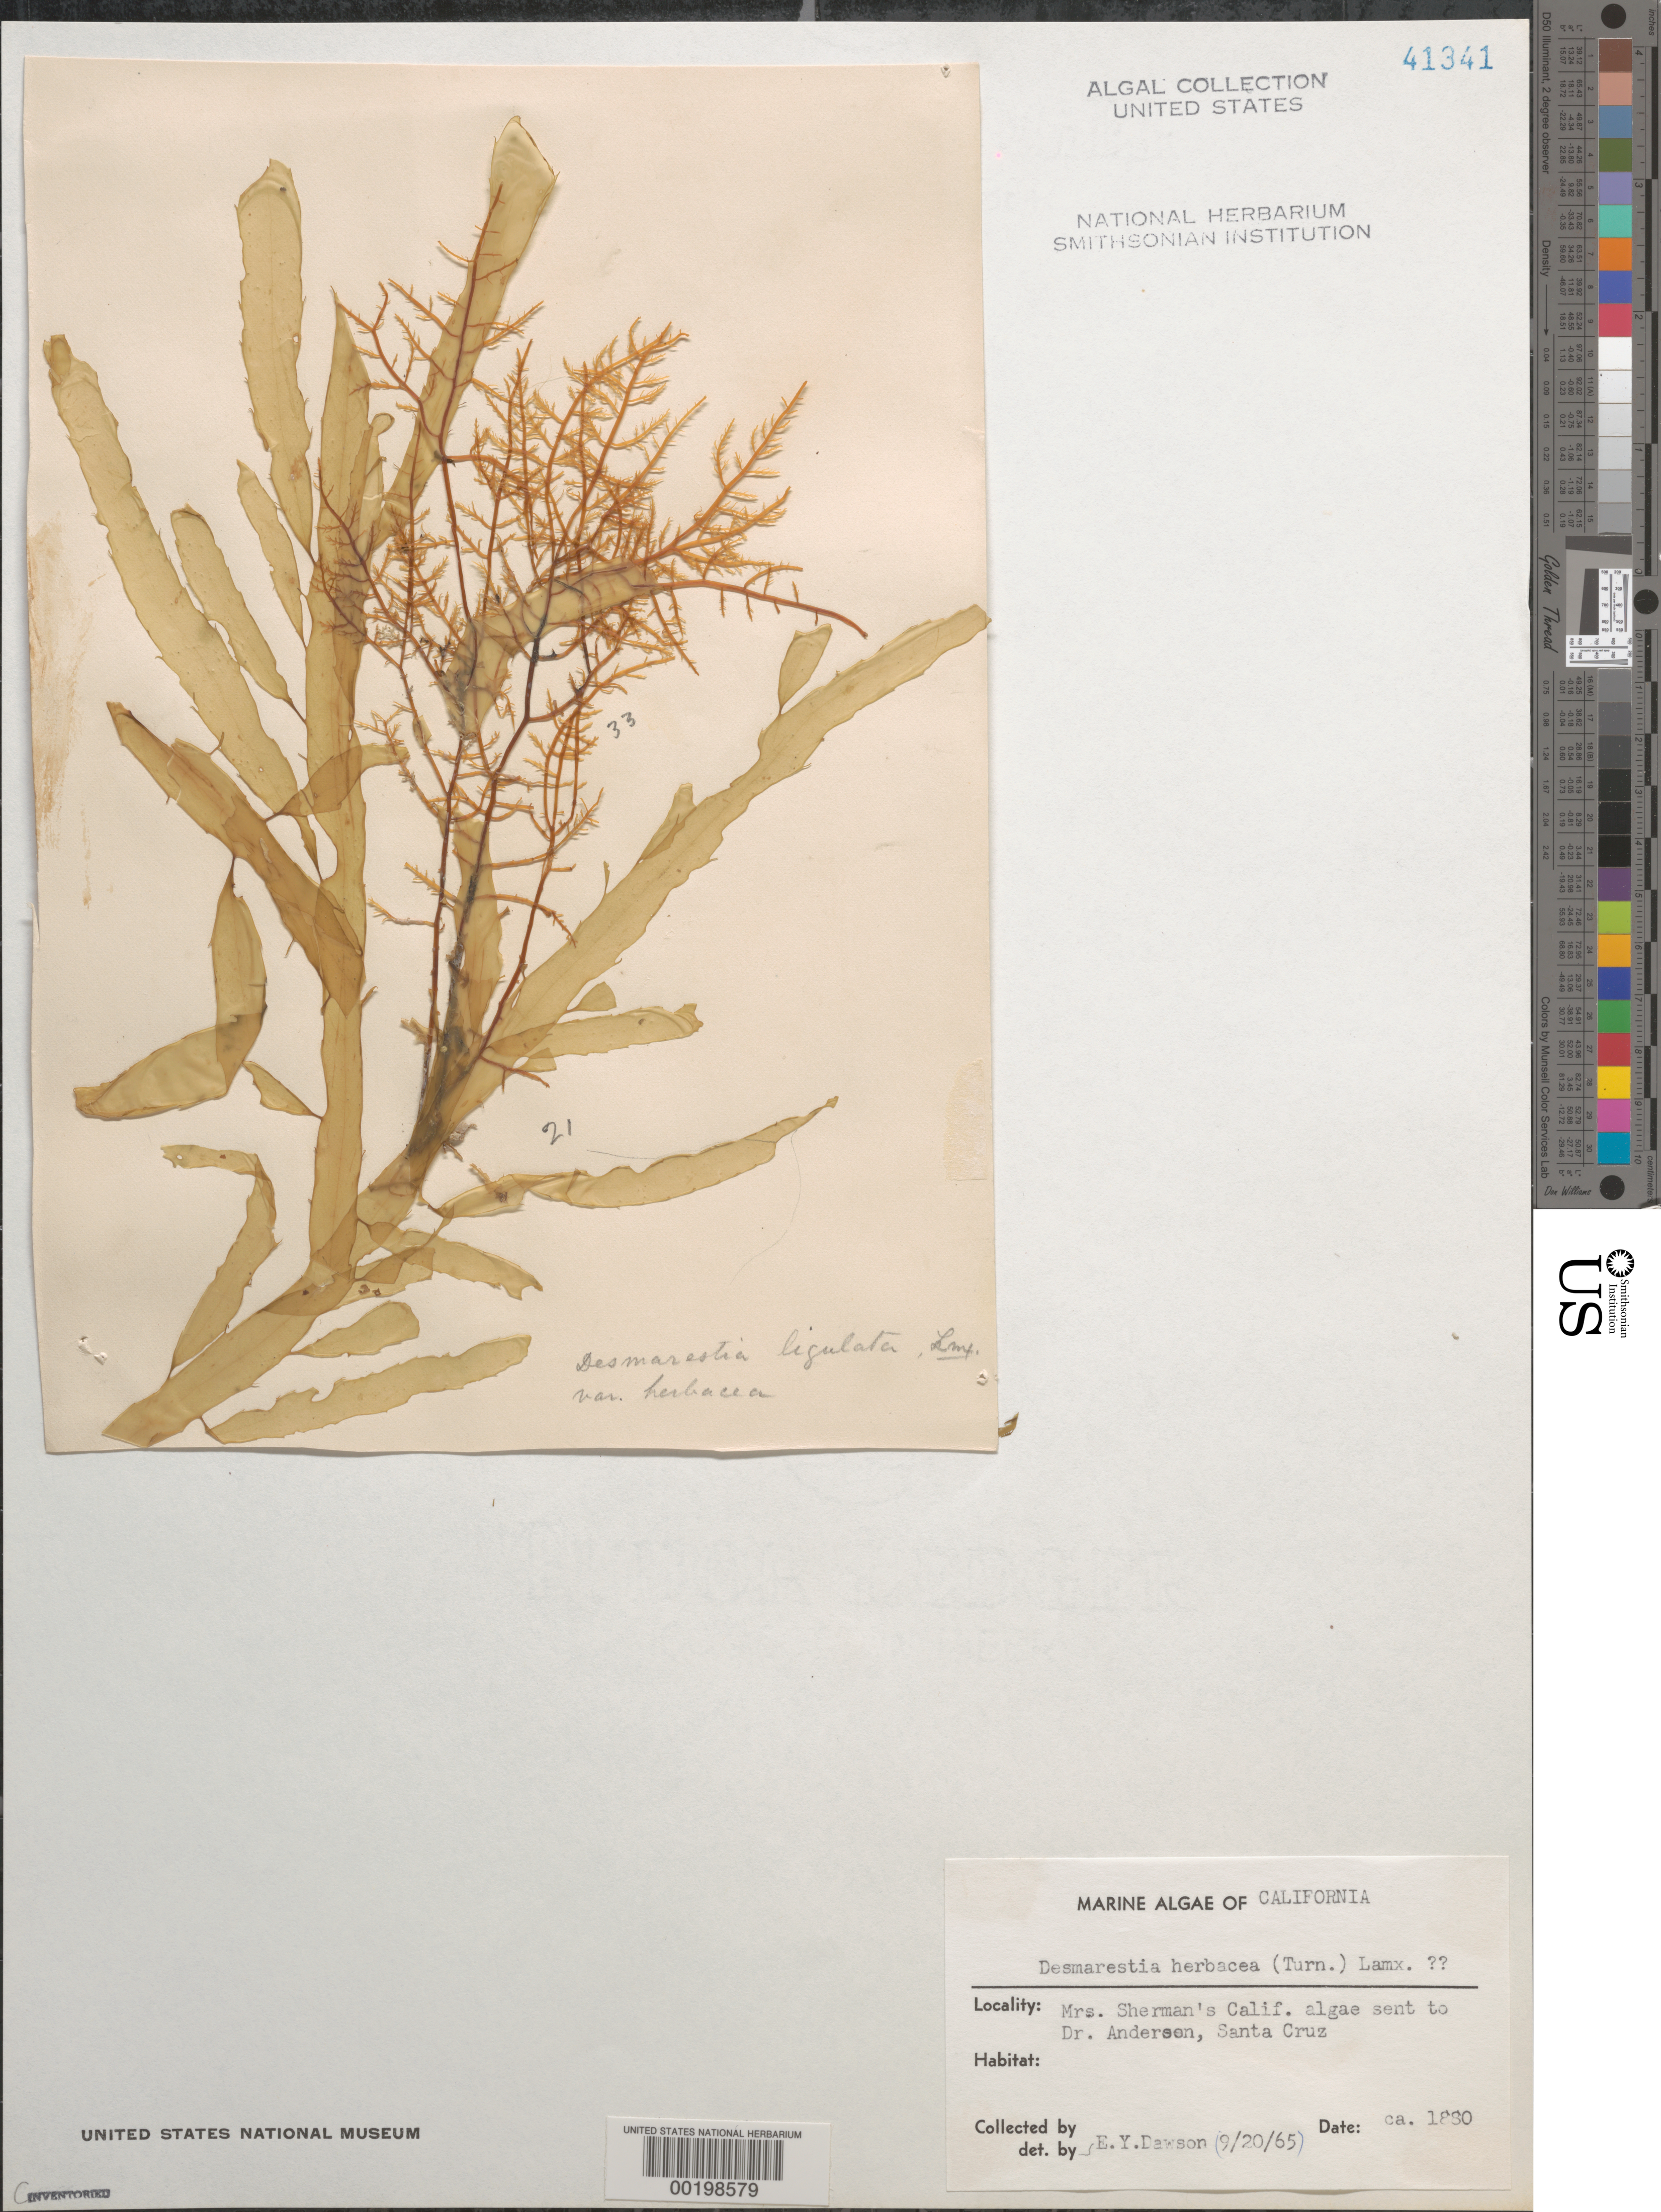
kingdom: Chromista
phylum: Ochrophyta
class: Phaeophyceae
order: Desmarestiales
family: Desmarestiaceae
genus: Desmarestia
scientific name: Desmarestia herbacea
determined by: Dawson, E. Y.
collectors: M. Sherman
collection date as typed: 1880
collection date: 1880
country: United States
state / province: California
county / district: San Diego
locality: False Bay, San Diego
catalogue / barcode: US 41341